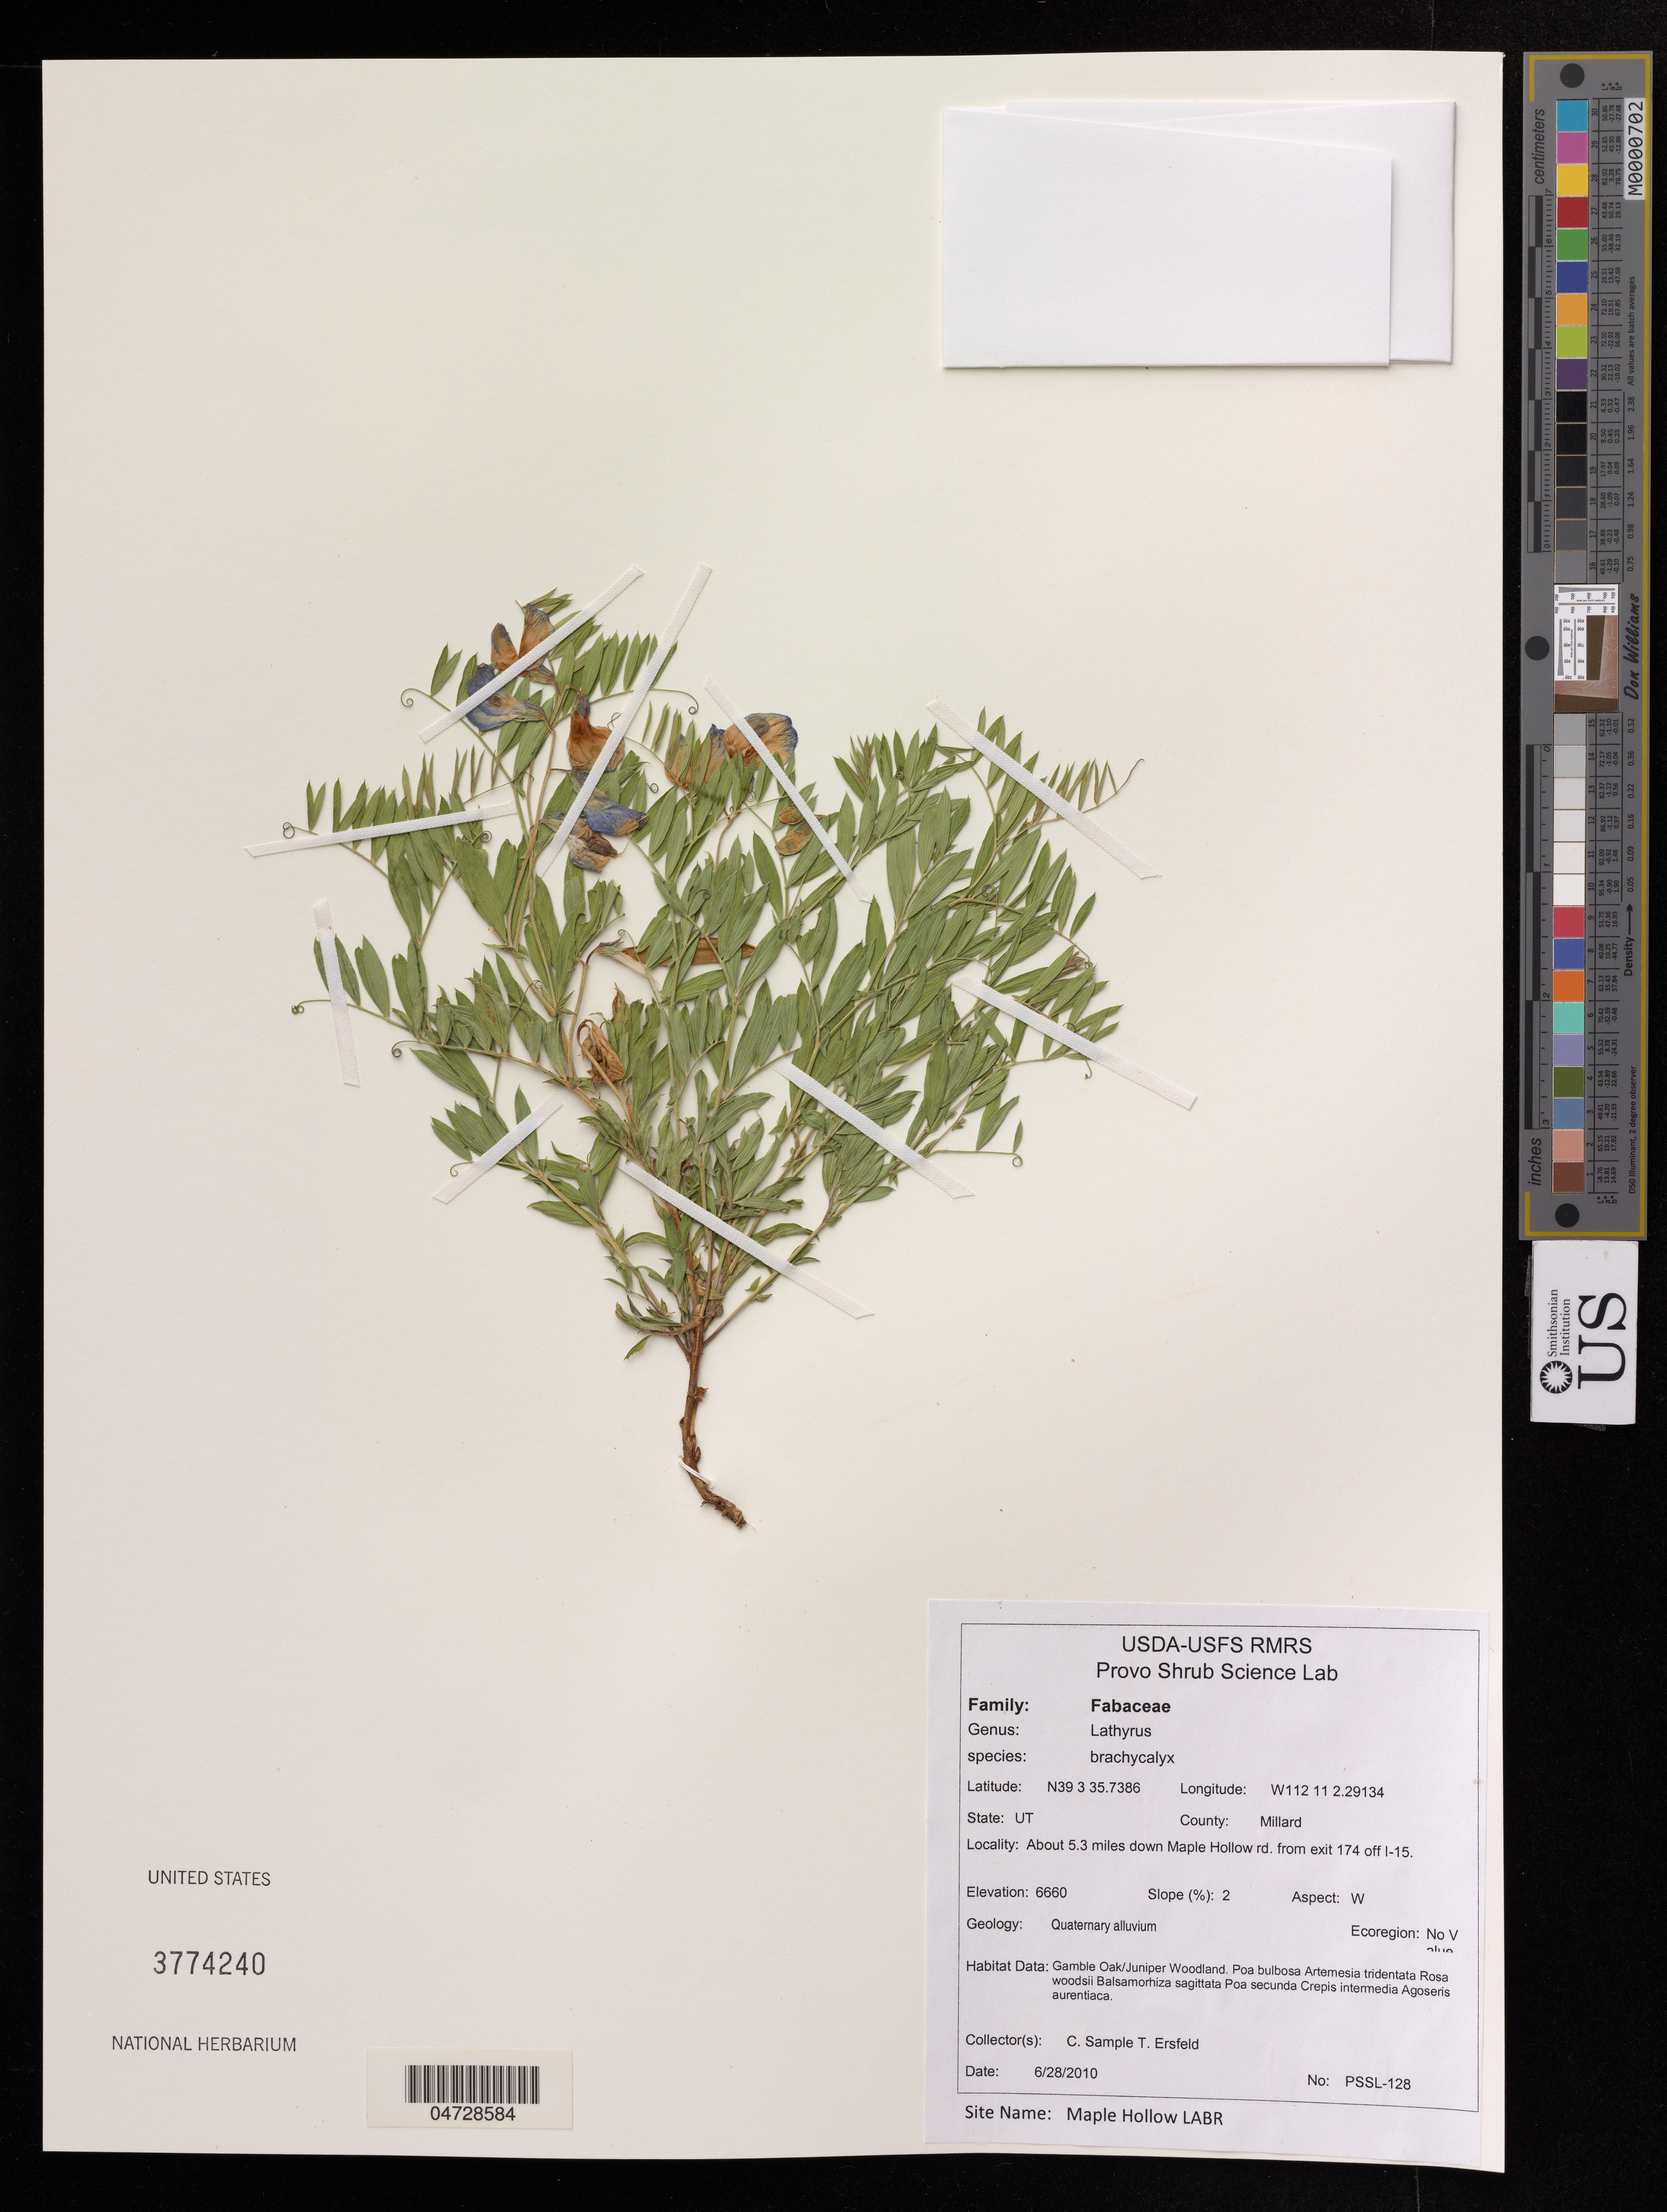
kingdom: Plantae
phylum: Tracheophyta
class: Magnoliopsida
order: Fabales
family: Fabaceae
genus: Lathyrus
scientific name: Lathyrus brachycalyx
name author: Rydb.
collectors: C. Sample & T. Ersfeld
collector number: PSSL-128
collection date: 2010-06-28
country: United States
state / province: Utah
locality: County: Millard, About 5.3 miles down Maple Hollow rd. from exit 174 off I-15.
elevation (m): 2030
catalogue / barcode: US 3774240